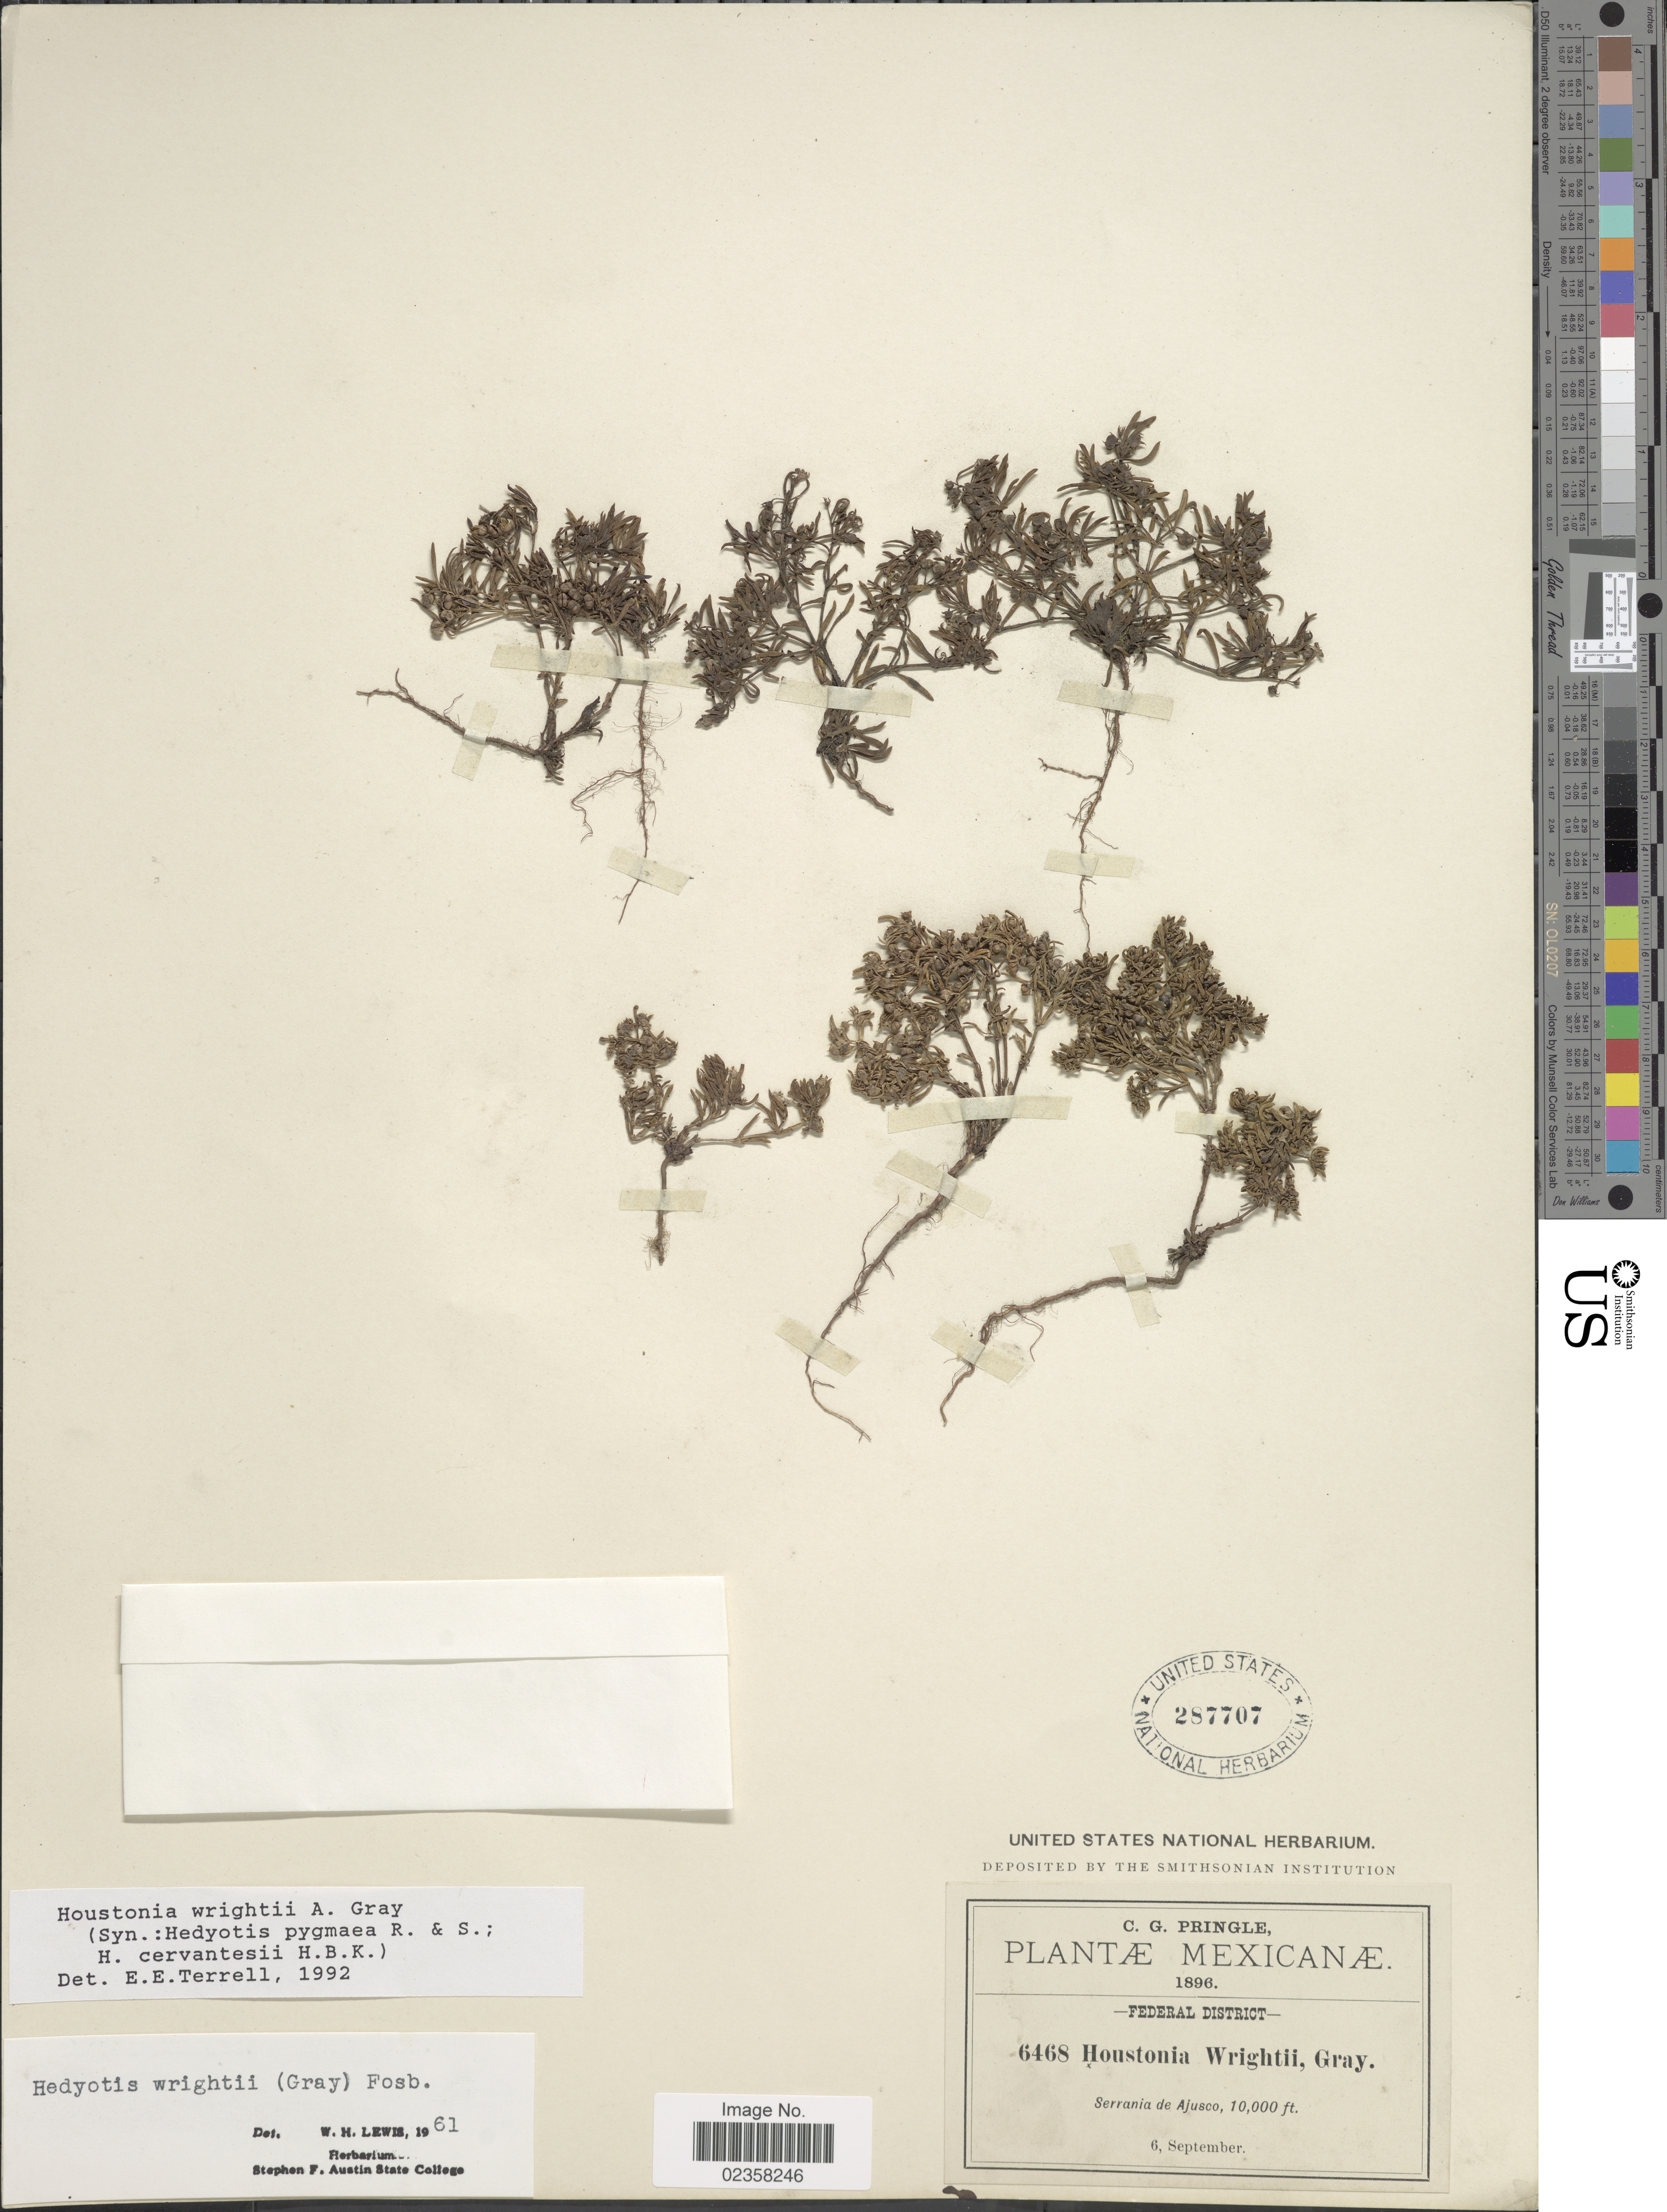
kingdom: Plantae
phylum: Tracheophyta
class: Magnoliopsida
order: Gentianales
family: Rubiaceae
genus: Houstonia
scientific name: Houstonia wrightii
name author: (A. Gray) A. Gray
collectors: C. G. Pringle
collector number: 6468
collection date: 1896-09-06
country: Mexico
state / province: Distrito Federal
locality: Federal Districtm Serrania de Ajusco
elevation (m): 3048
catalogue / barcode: US 287707